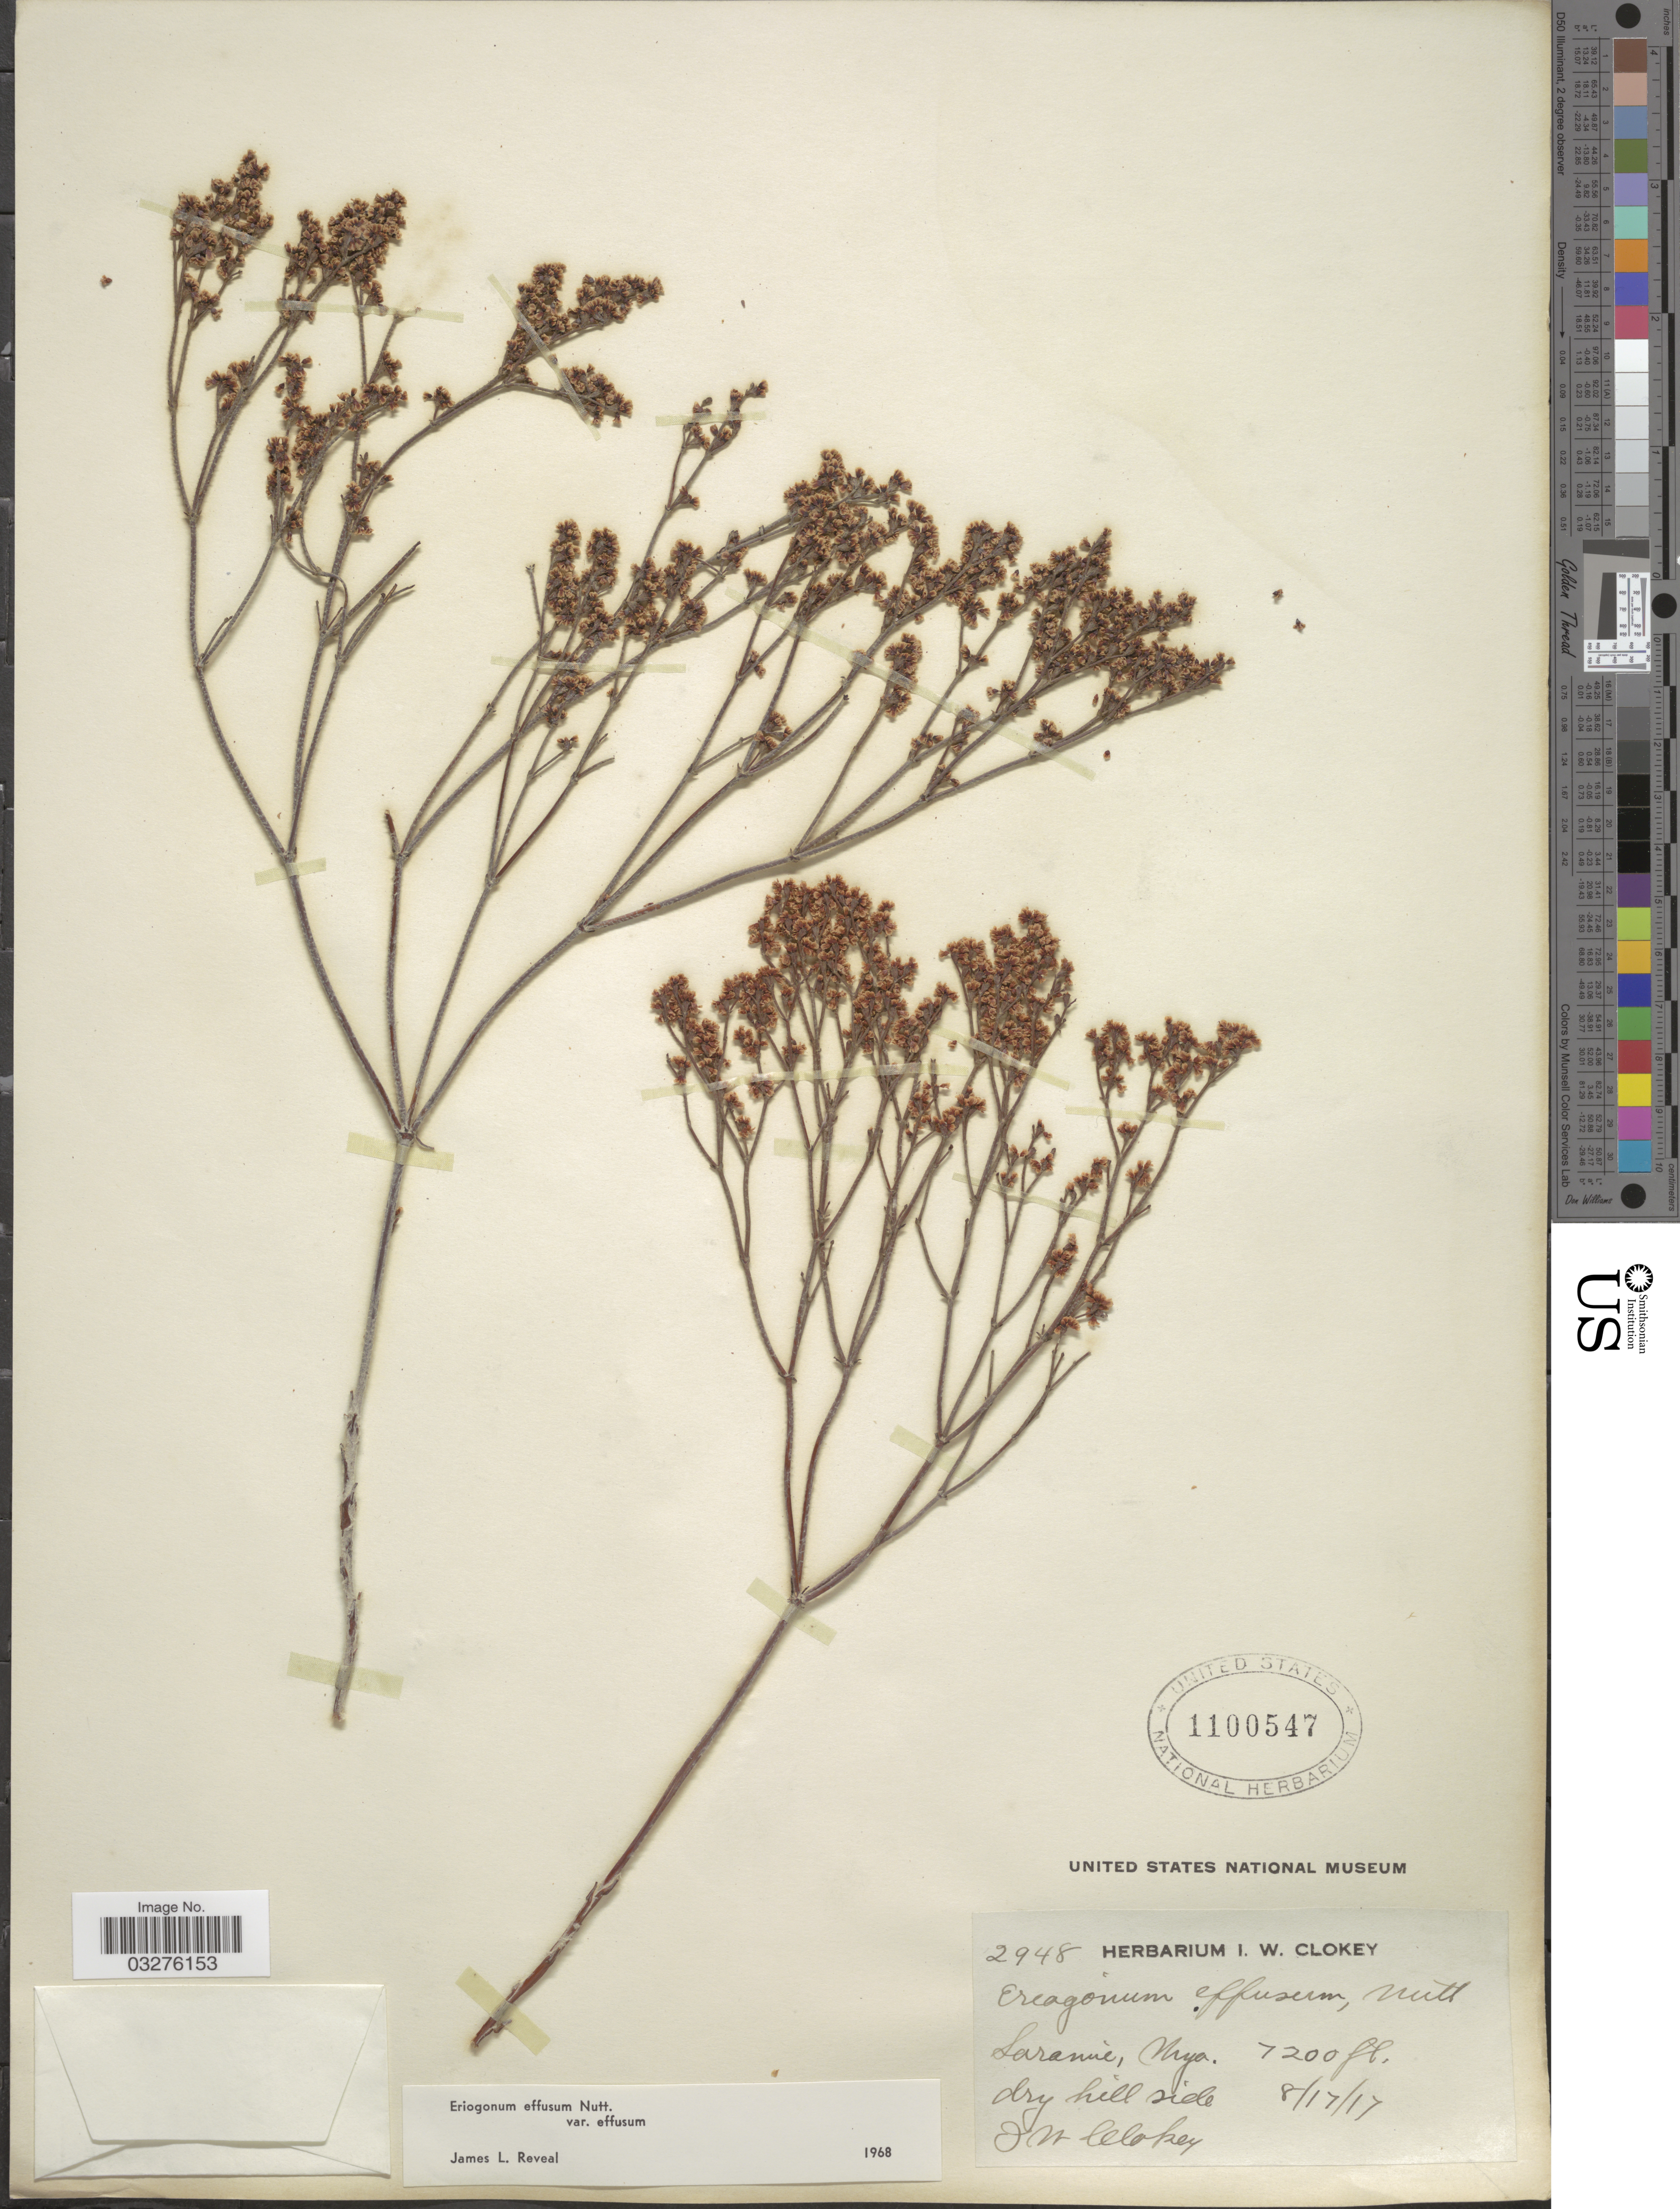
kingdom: Plantae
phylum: Tracheophyta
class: Magnoliopsida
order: Caryophyllales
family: Polygonaceae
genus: Eriogonum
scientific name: Eriogonum effusum var. effusum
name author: Nutt.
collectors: I. W. Clokey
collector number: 2948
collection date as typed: Transcribed d/m/y: 17/8/17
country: United States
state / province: Wyoming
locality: Laramie.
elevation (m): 2195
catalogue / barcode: US 1100547